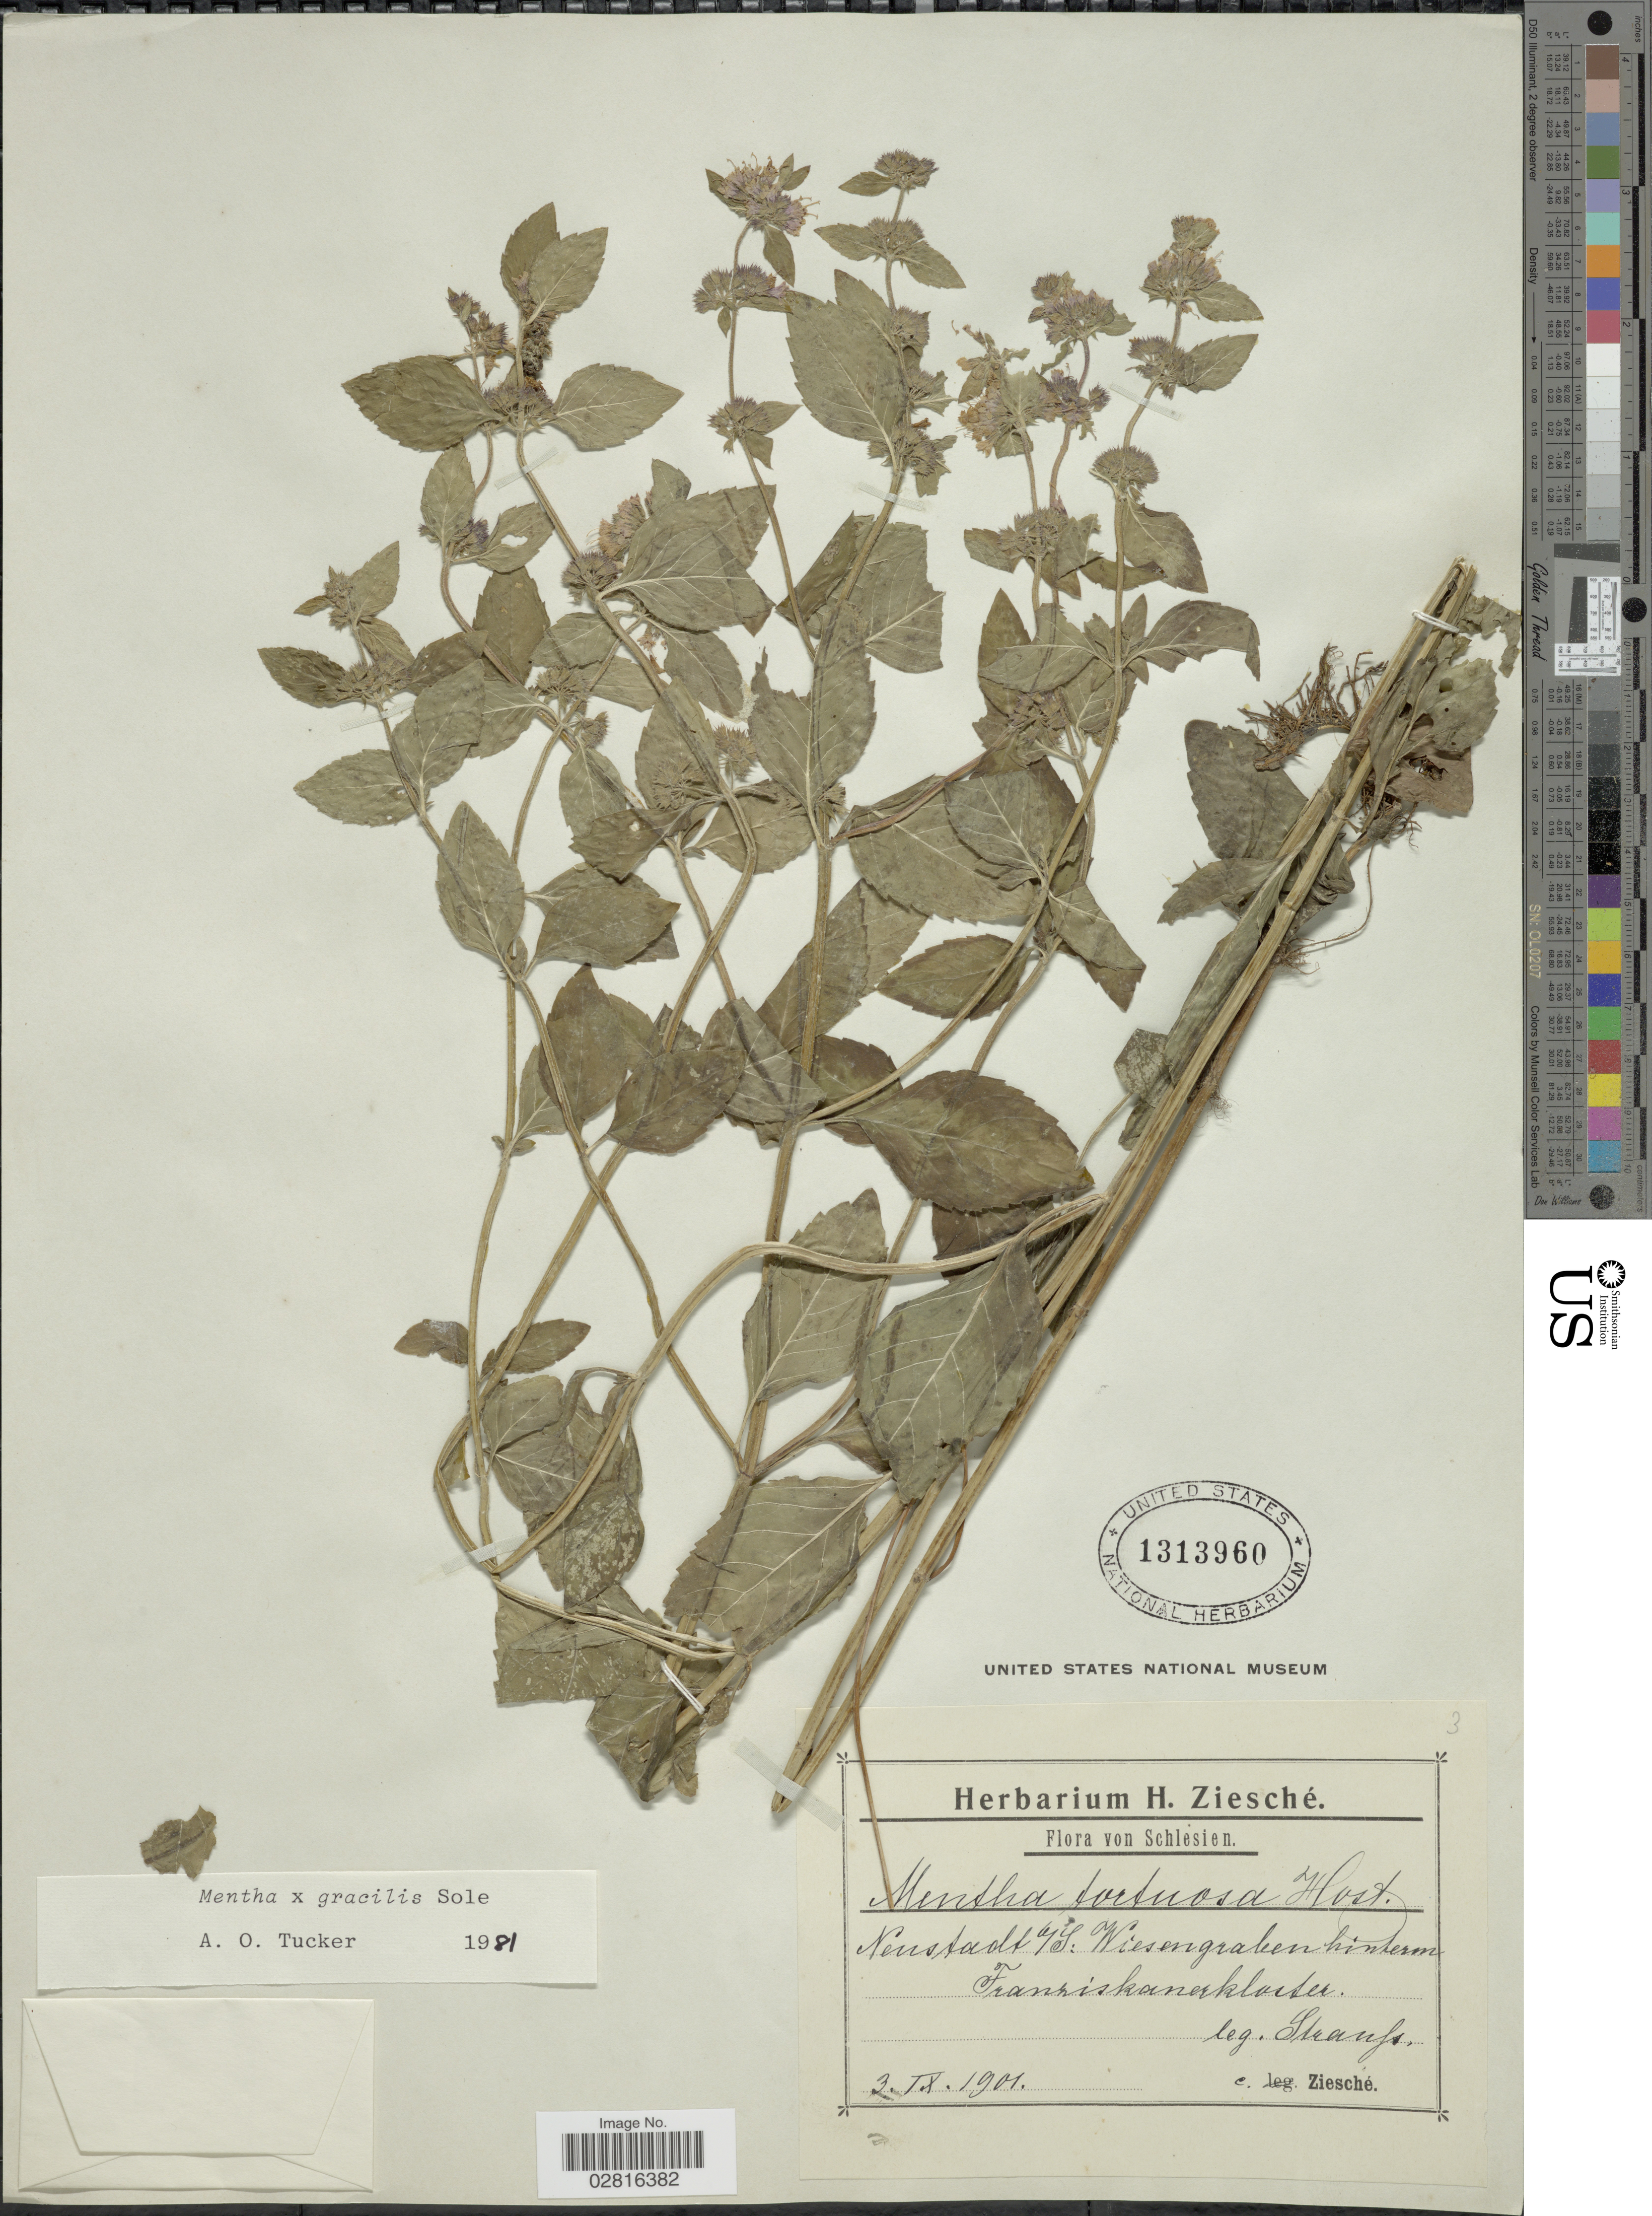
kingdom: Plantae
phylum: Tracheophyta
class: Magnoliopsida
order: Lamiales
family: Lamiaceae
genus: Mentha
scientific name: Mentha x gracilis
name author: Sole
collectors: -. Strauss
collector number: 3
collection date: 1901-09-03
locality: Schlesien. Neustadt v/S [interpreted]: Wiesengraken hinterm [interpreted] Franziskanerkloster.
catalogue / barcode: US 1313960